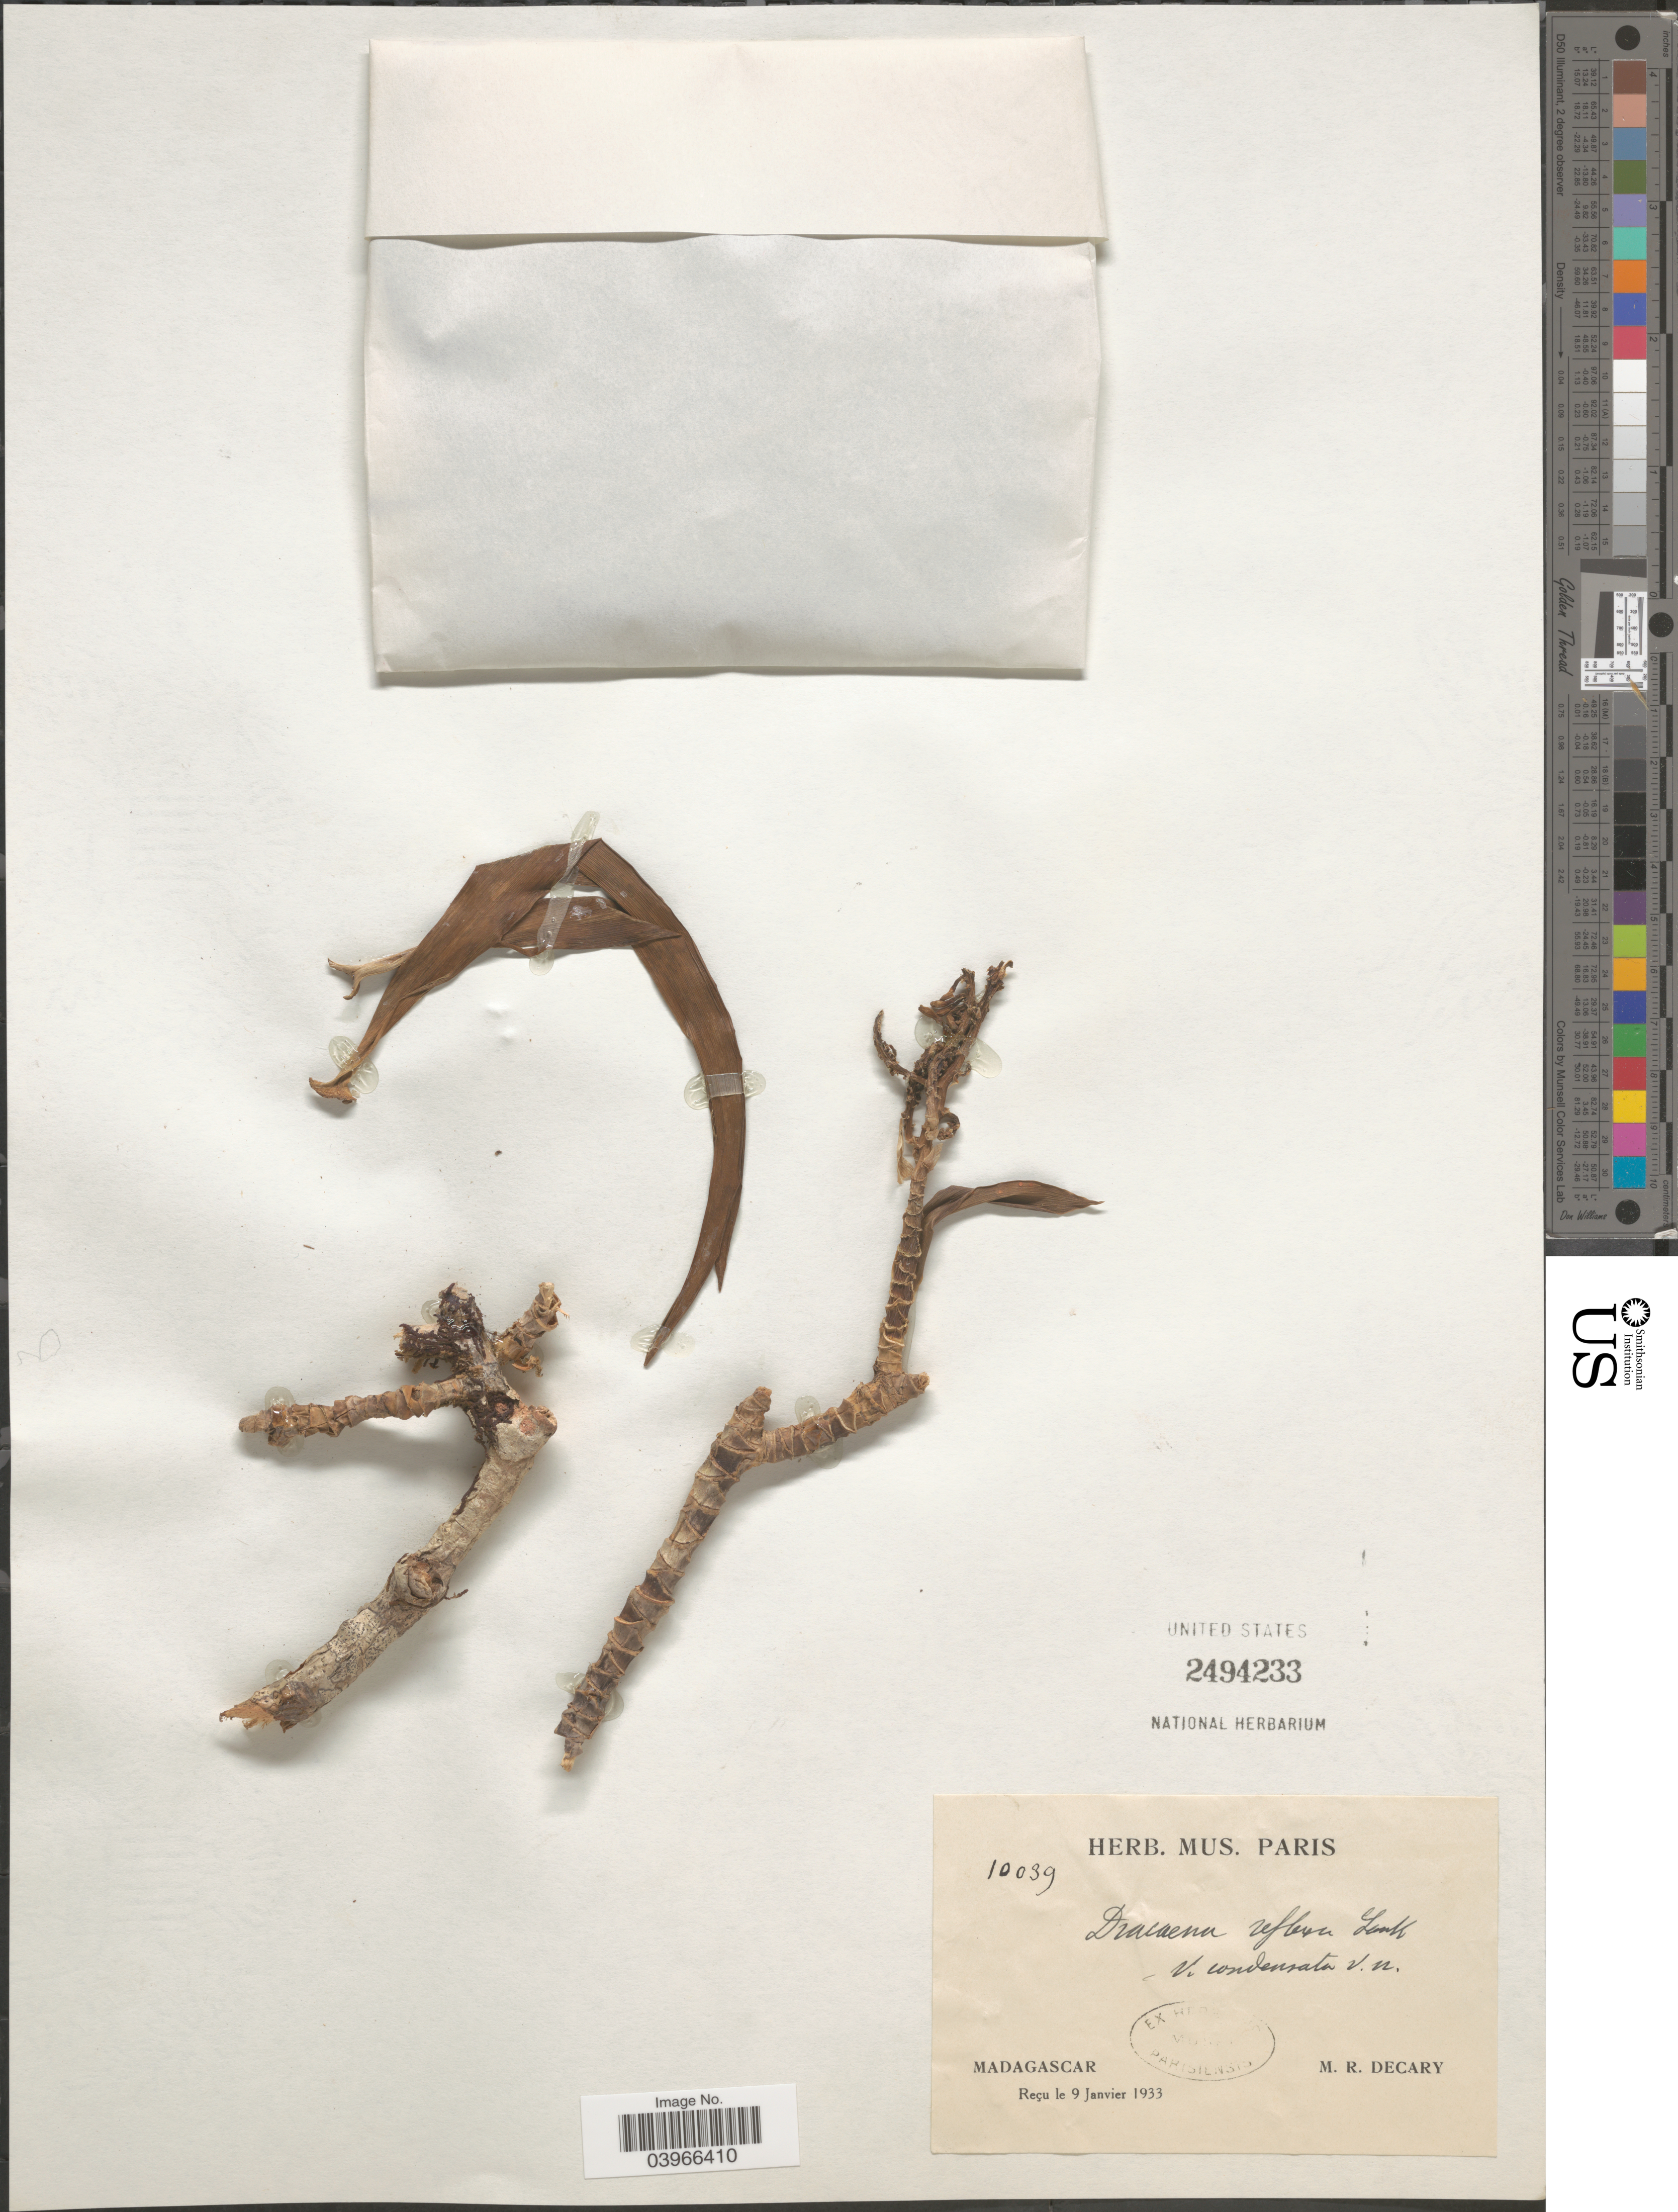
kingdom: Plantae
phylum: Tracheophyta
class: Liliopsida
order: Asparagales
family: Asparagaceae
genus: Dracaena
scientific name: Dracaena reflexa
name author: Lam.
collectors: R. Decary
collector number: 10039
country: Madagascar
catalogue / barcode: US 2494233